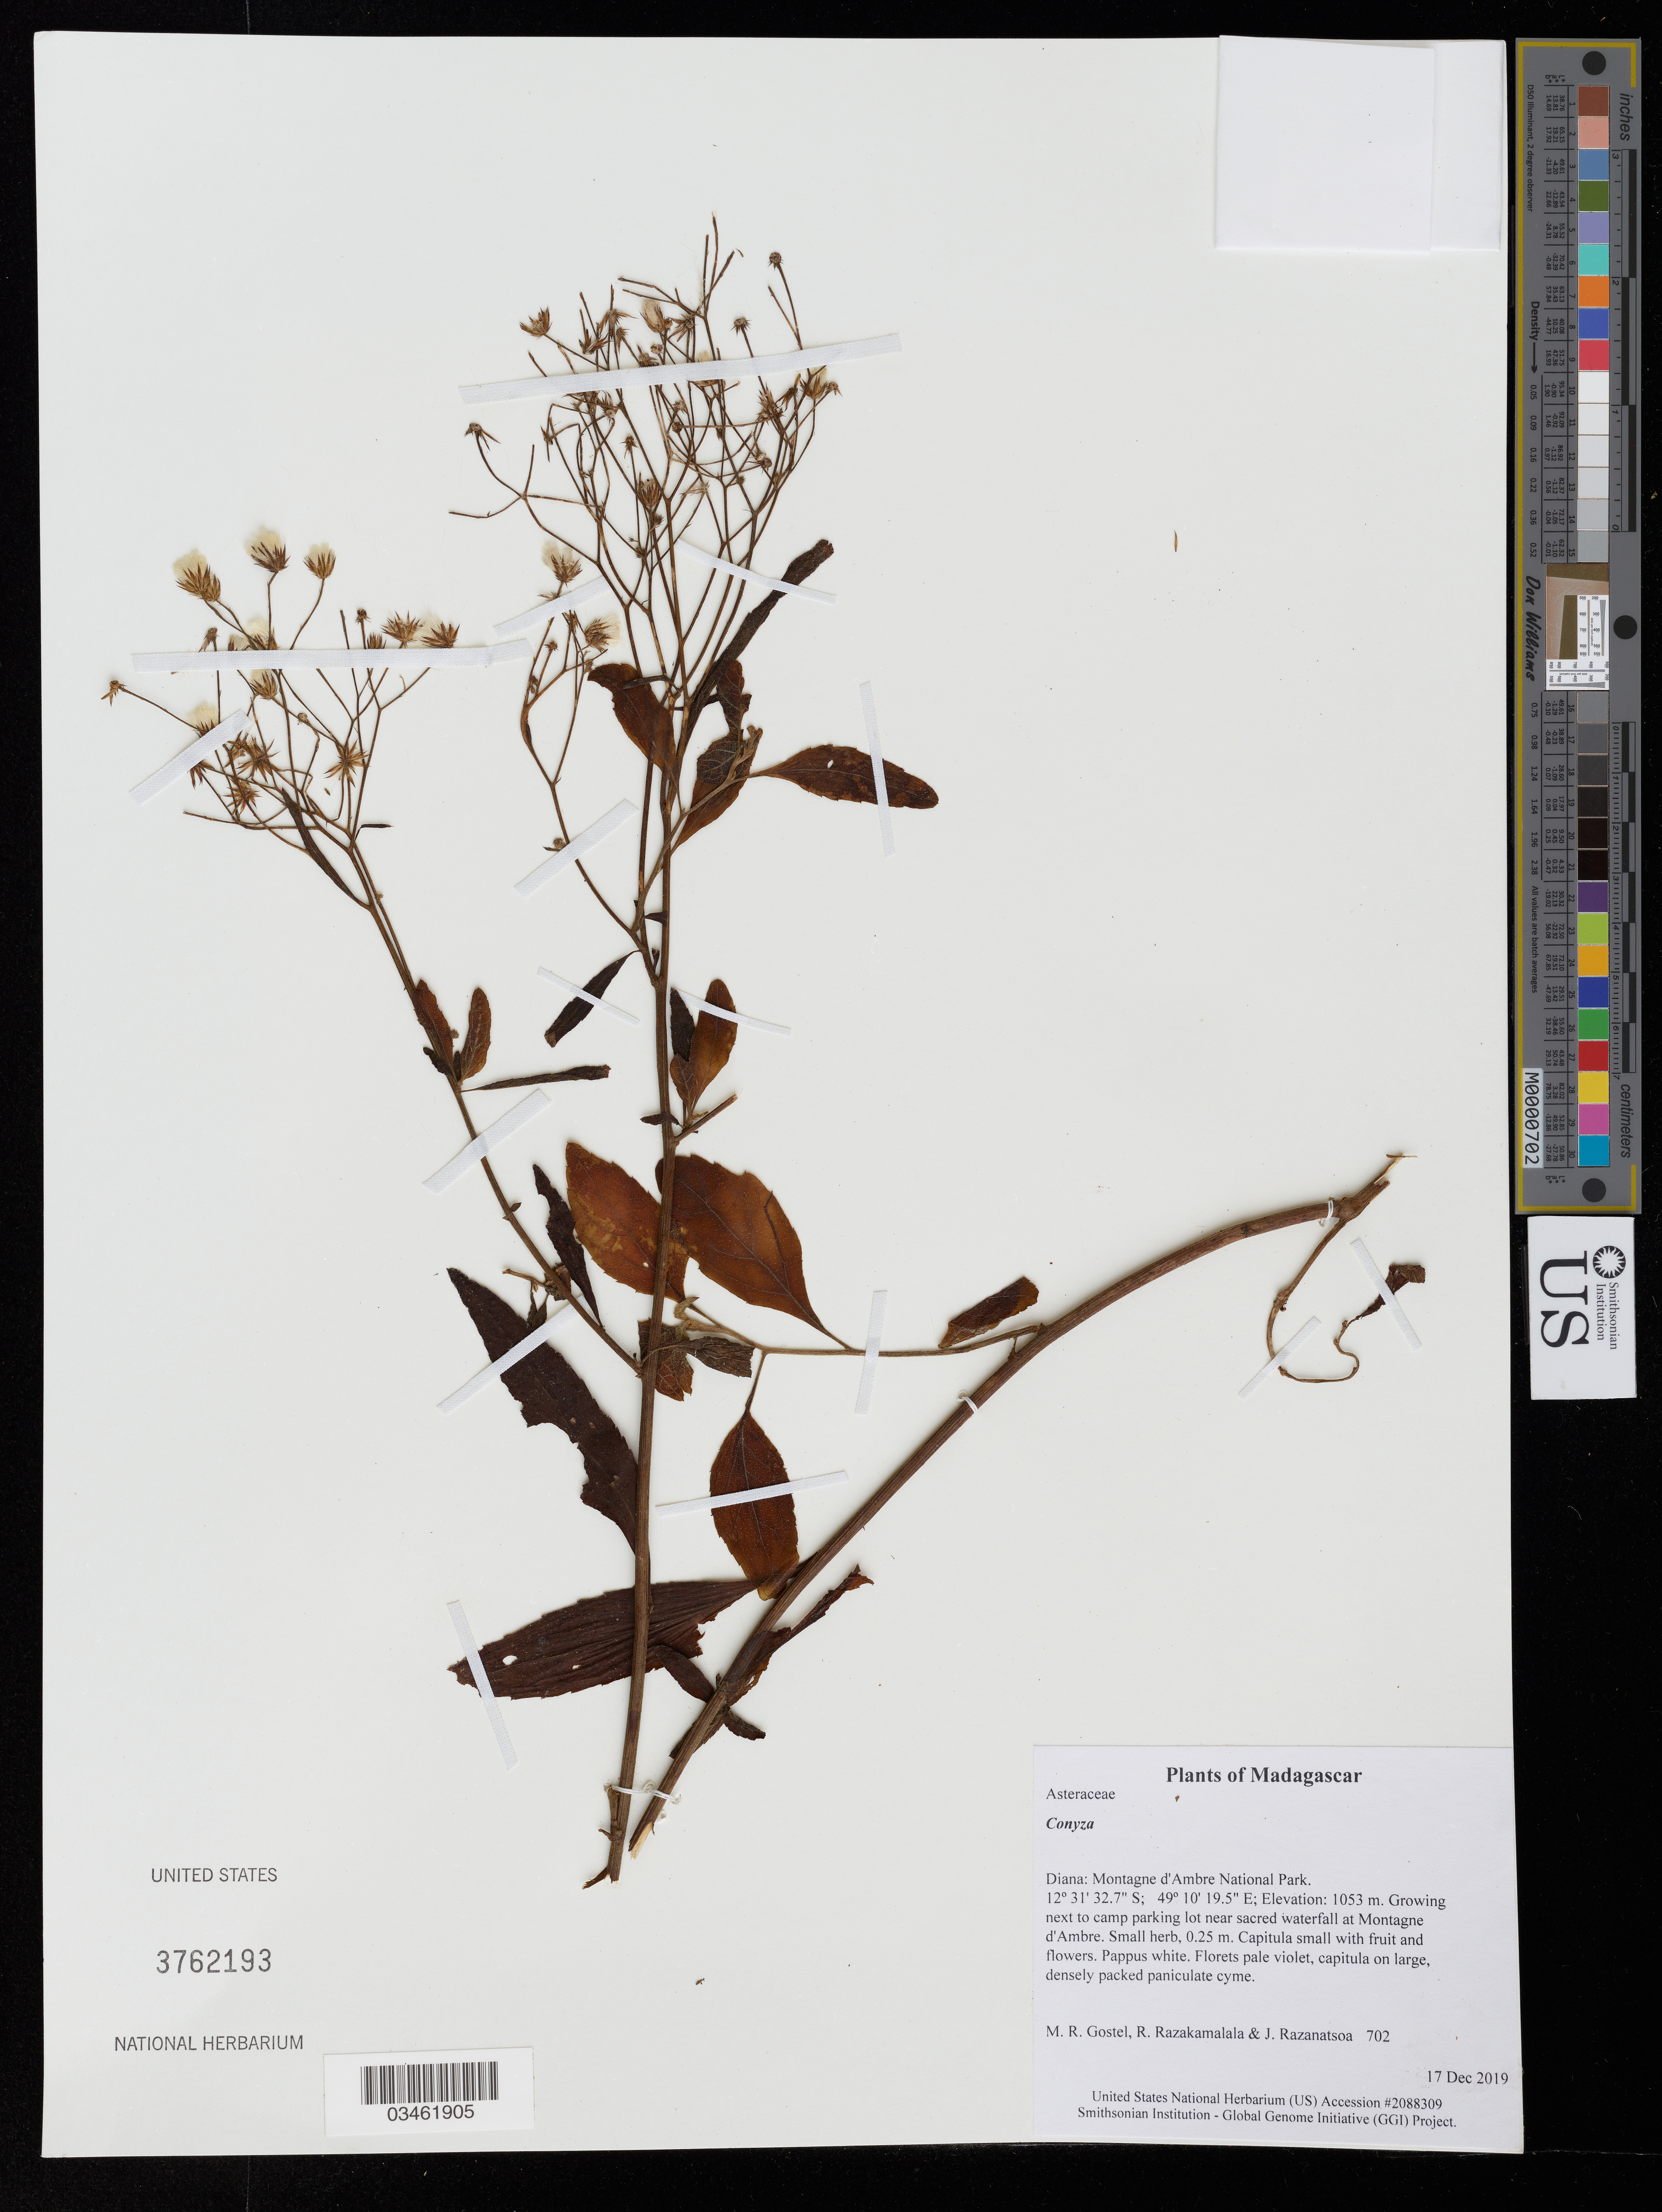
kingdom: Plantae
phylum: Tracheophyta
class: Magnoliopsida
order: Asterales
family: Asteraceae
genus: Conyza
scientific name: Conyza sp.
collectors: M. R. Gostel, R. Razakamalala & J. Razanatsoa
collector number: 702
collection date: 2019-12-17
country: Madagascar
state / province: Diana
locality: Montagne d'Ambre National Park. Next to camp parking lot near sacred waterfall at Montagne d'Ambre.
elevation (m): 1053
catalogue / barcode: US 3762193